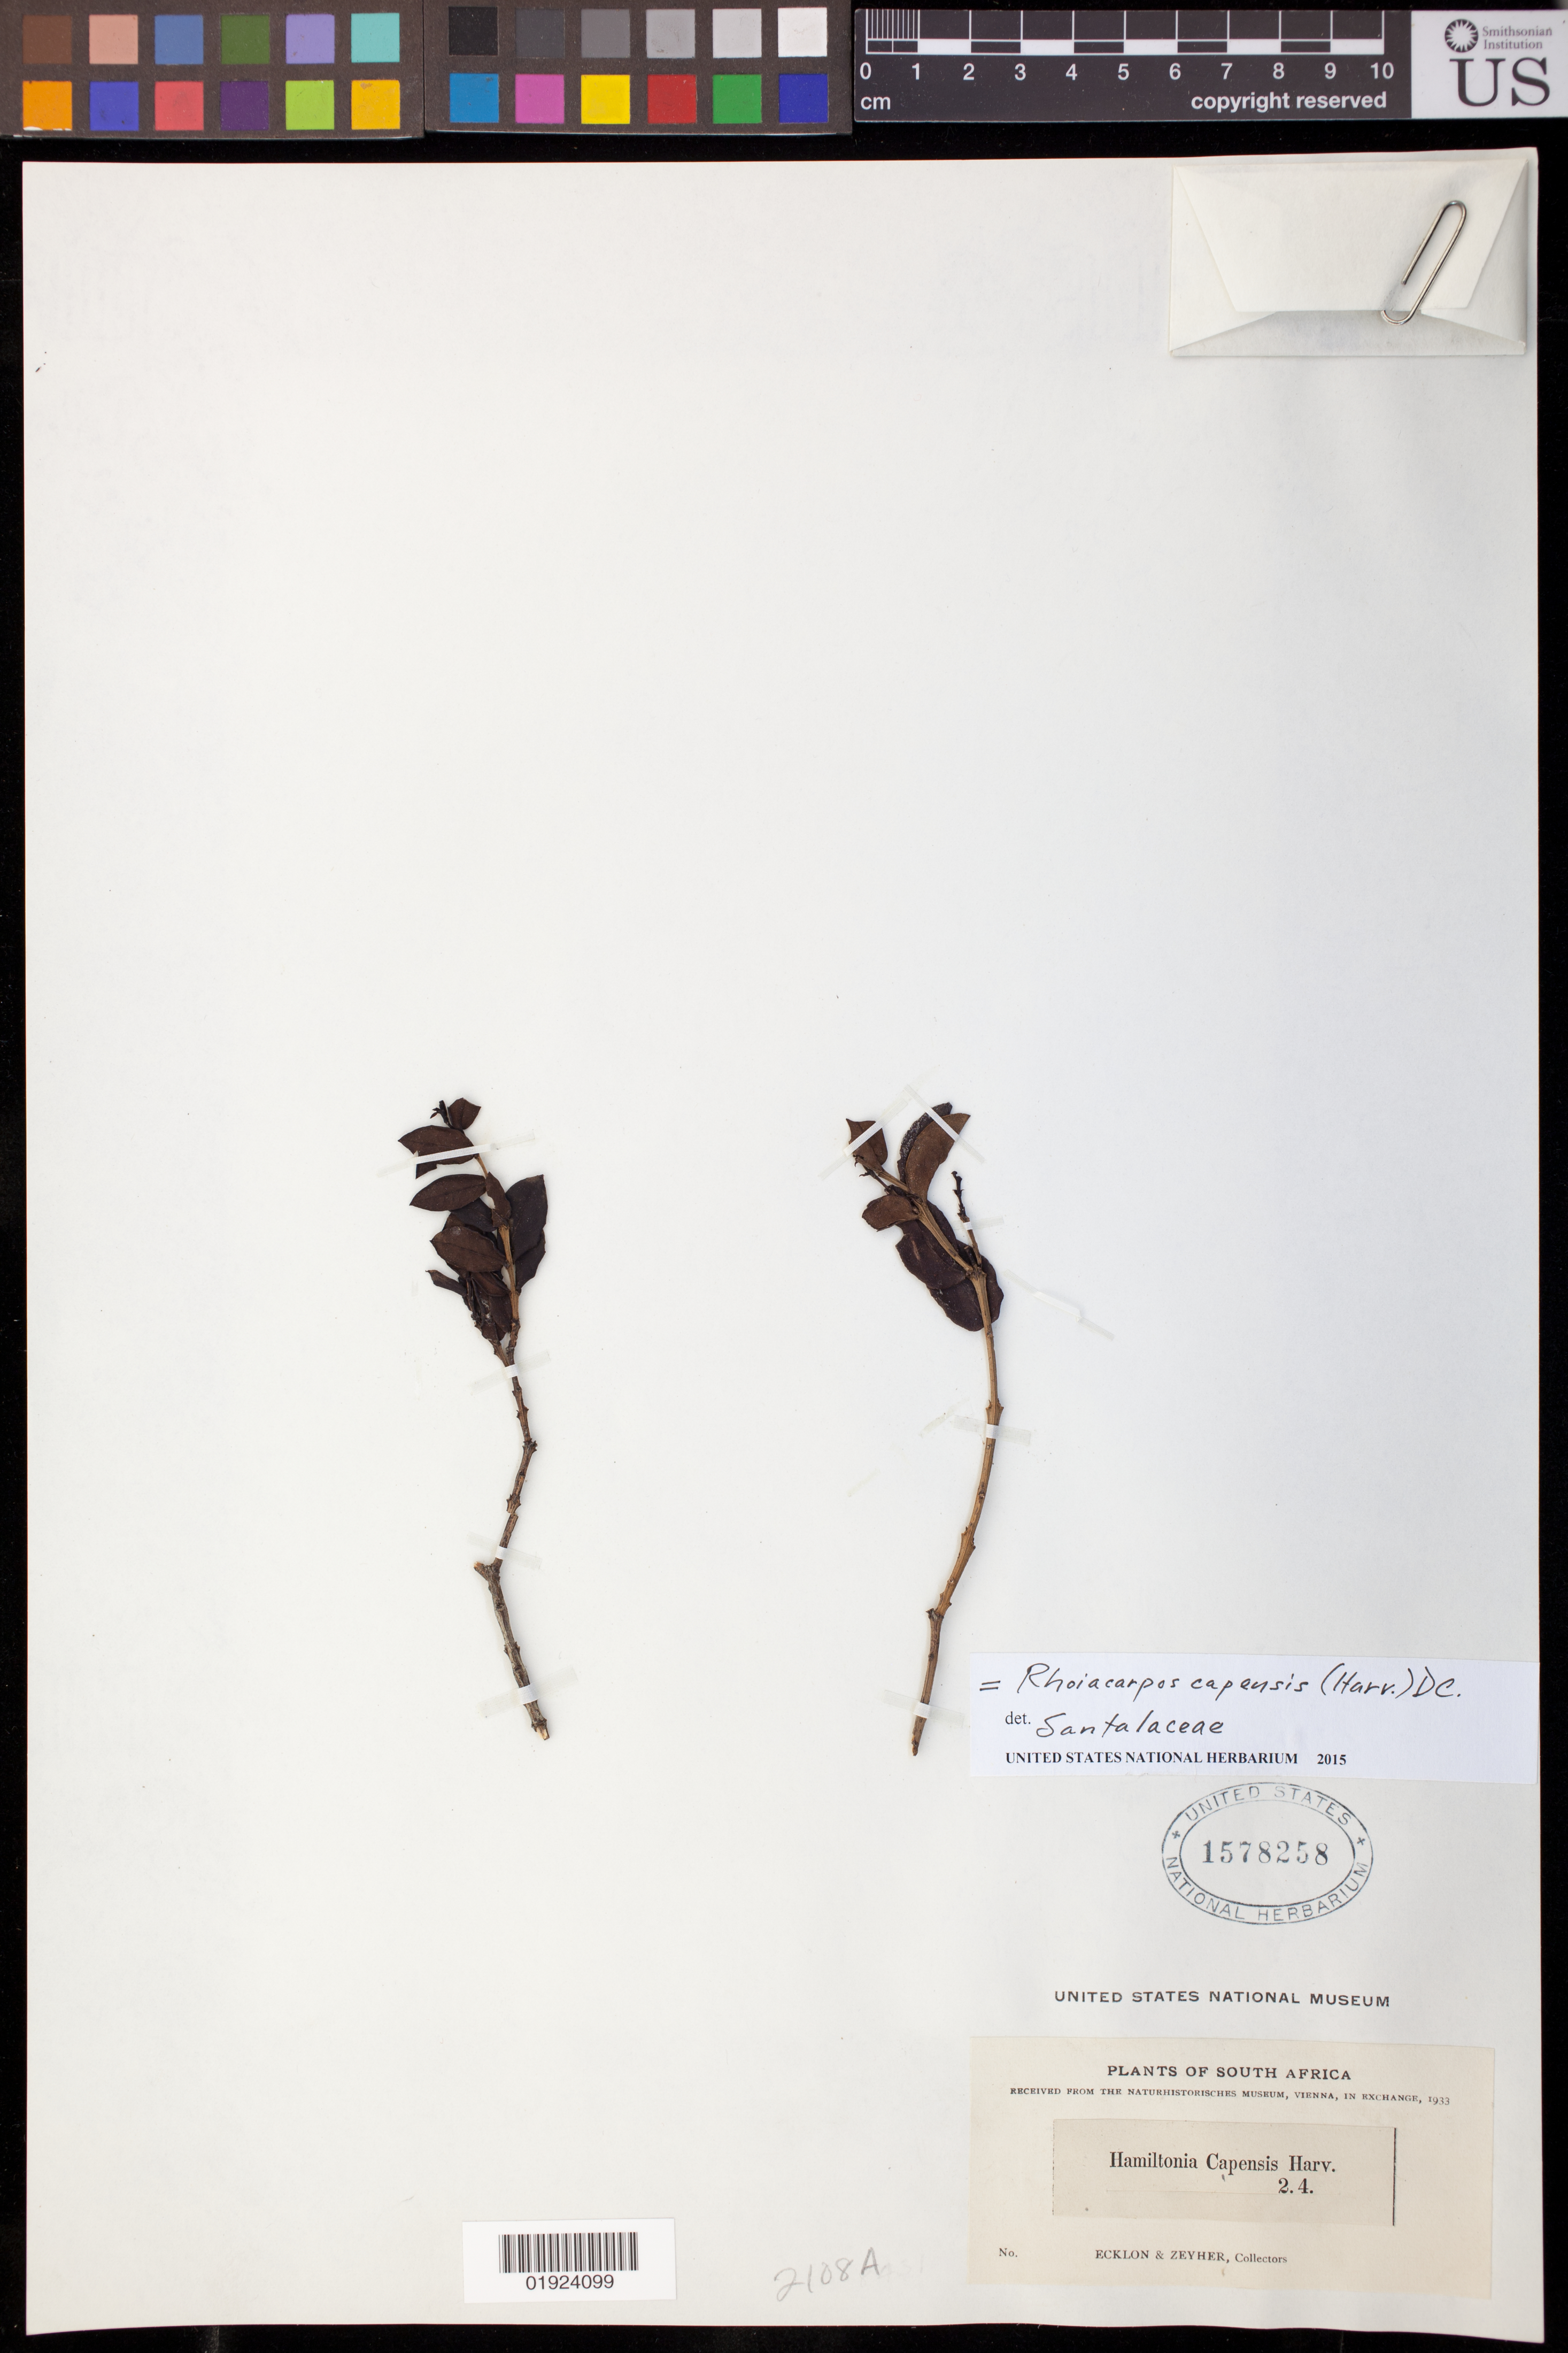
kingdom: Plantae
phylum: Tracheophyta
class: Magnoliopsida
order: Santalales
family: Santalaceae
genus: Rhoiacarpos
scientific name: Rhoiacarpos capensis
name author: (Harv.) A. DC.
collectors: -. Ecklon & -. Zeyher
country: South Africa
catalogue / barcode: US 1578258